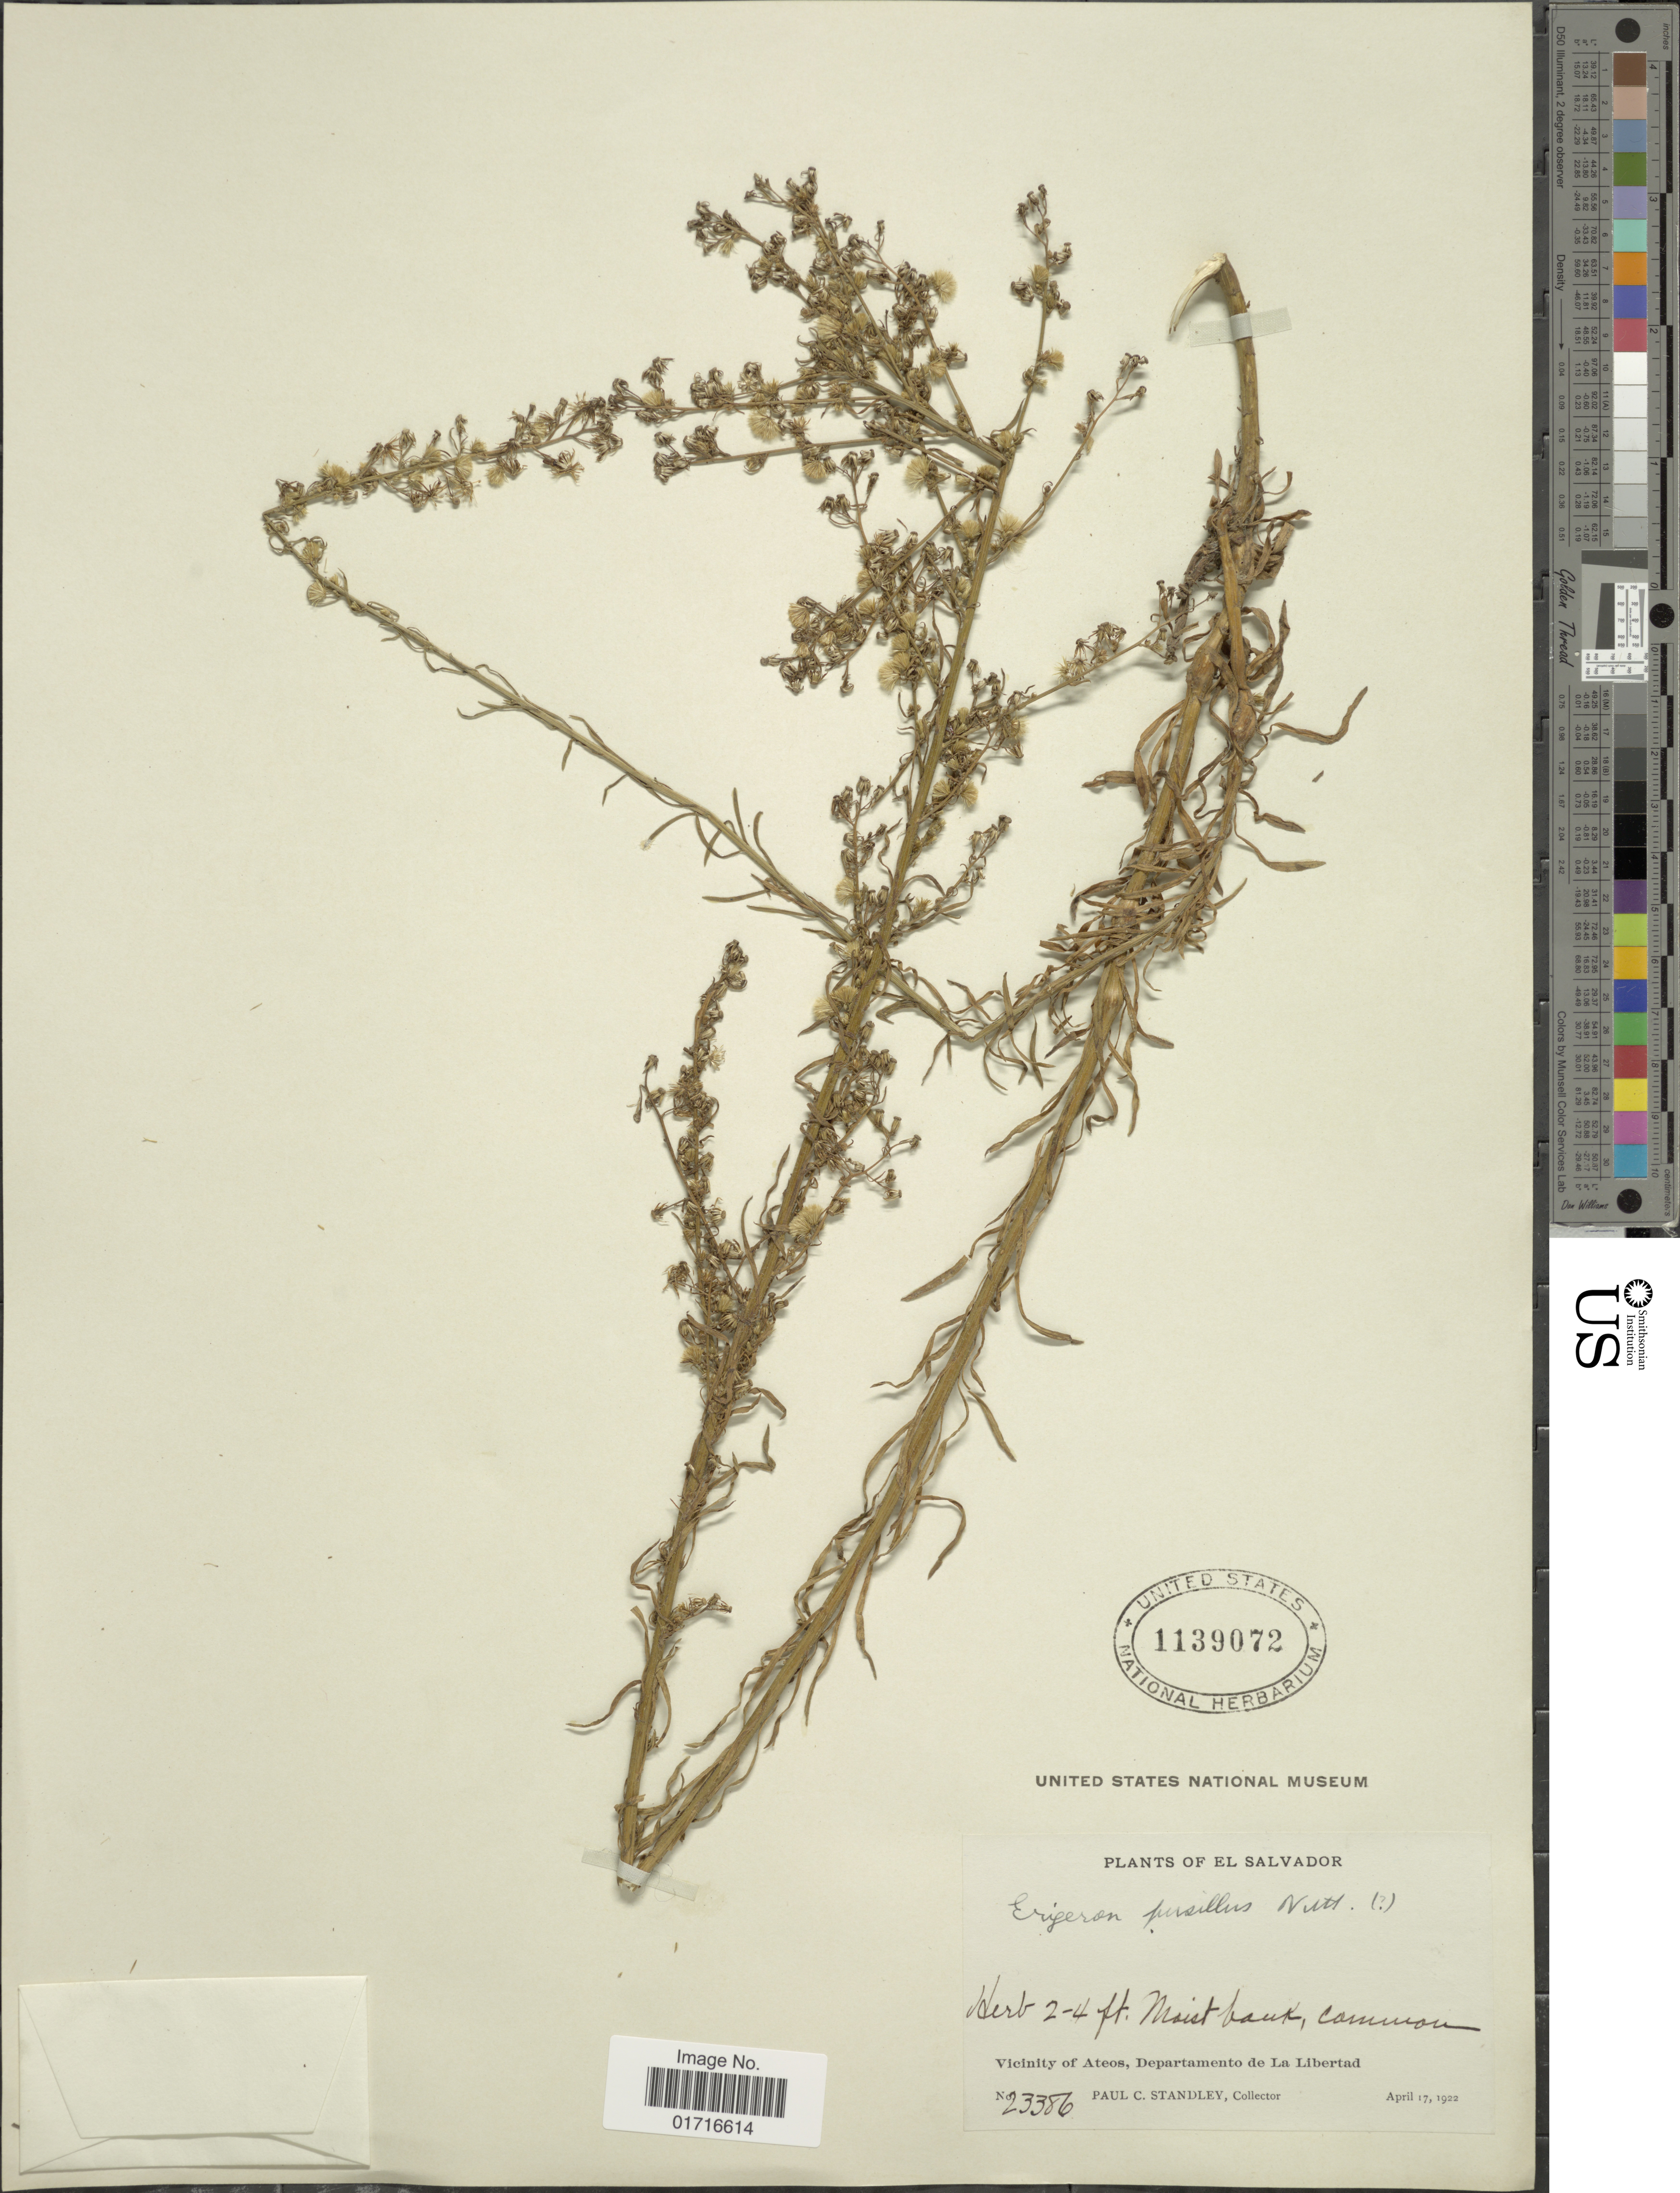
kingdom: Plantae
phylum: Tracheophyta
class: Magnoliopsida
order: Asterales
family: Asteraceae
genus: Conyza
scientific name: Conyza pusilla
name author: Houtt.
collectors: P. C. Standley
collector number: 23386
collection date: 1922-04-17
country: El Salvador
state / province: La Libertad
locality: Vicinity of Ateos, Departamento de La Libertad.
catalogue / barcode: US 1139072